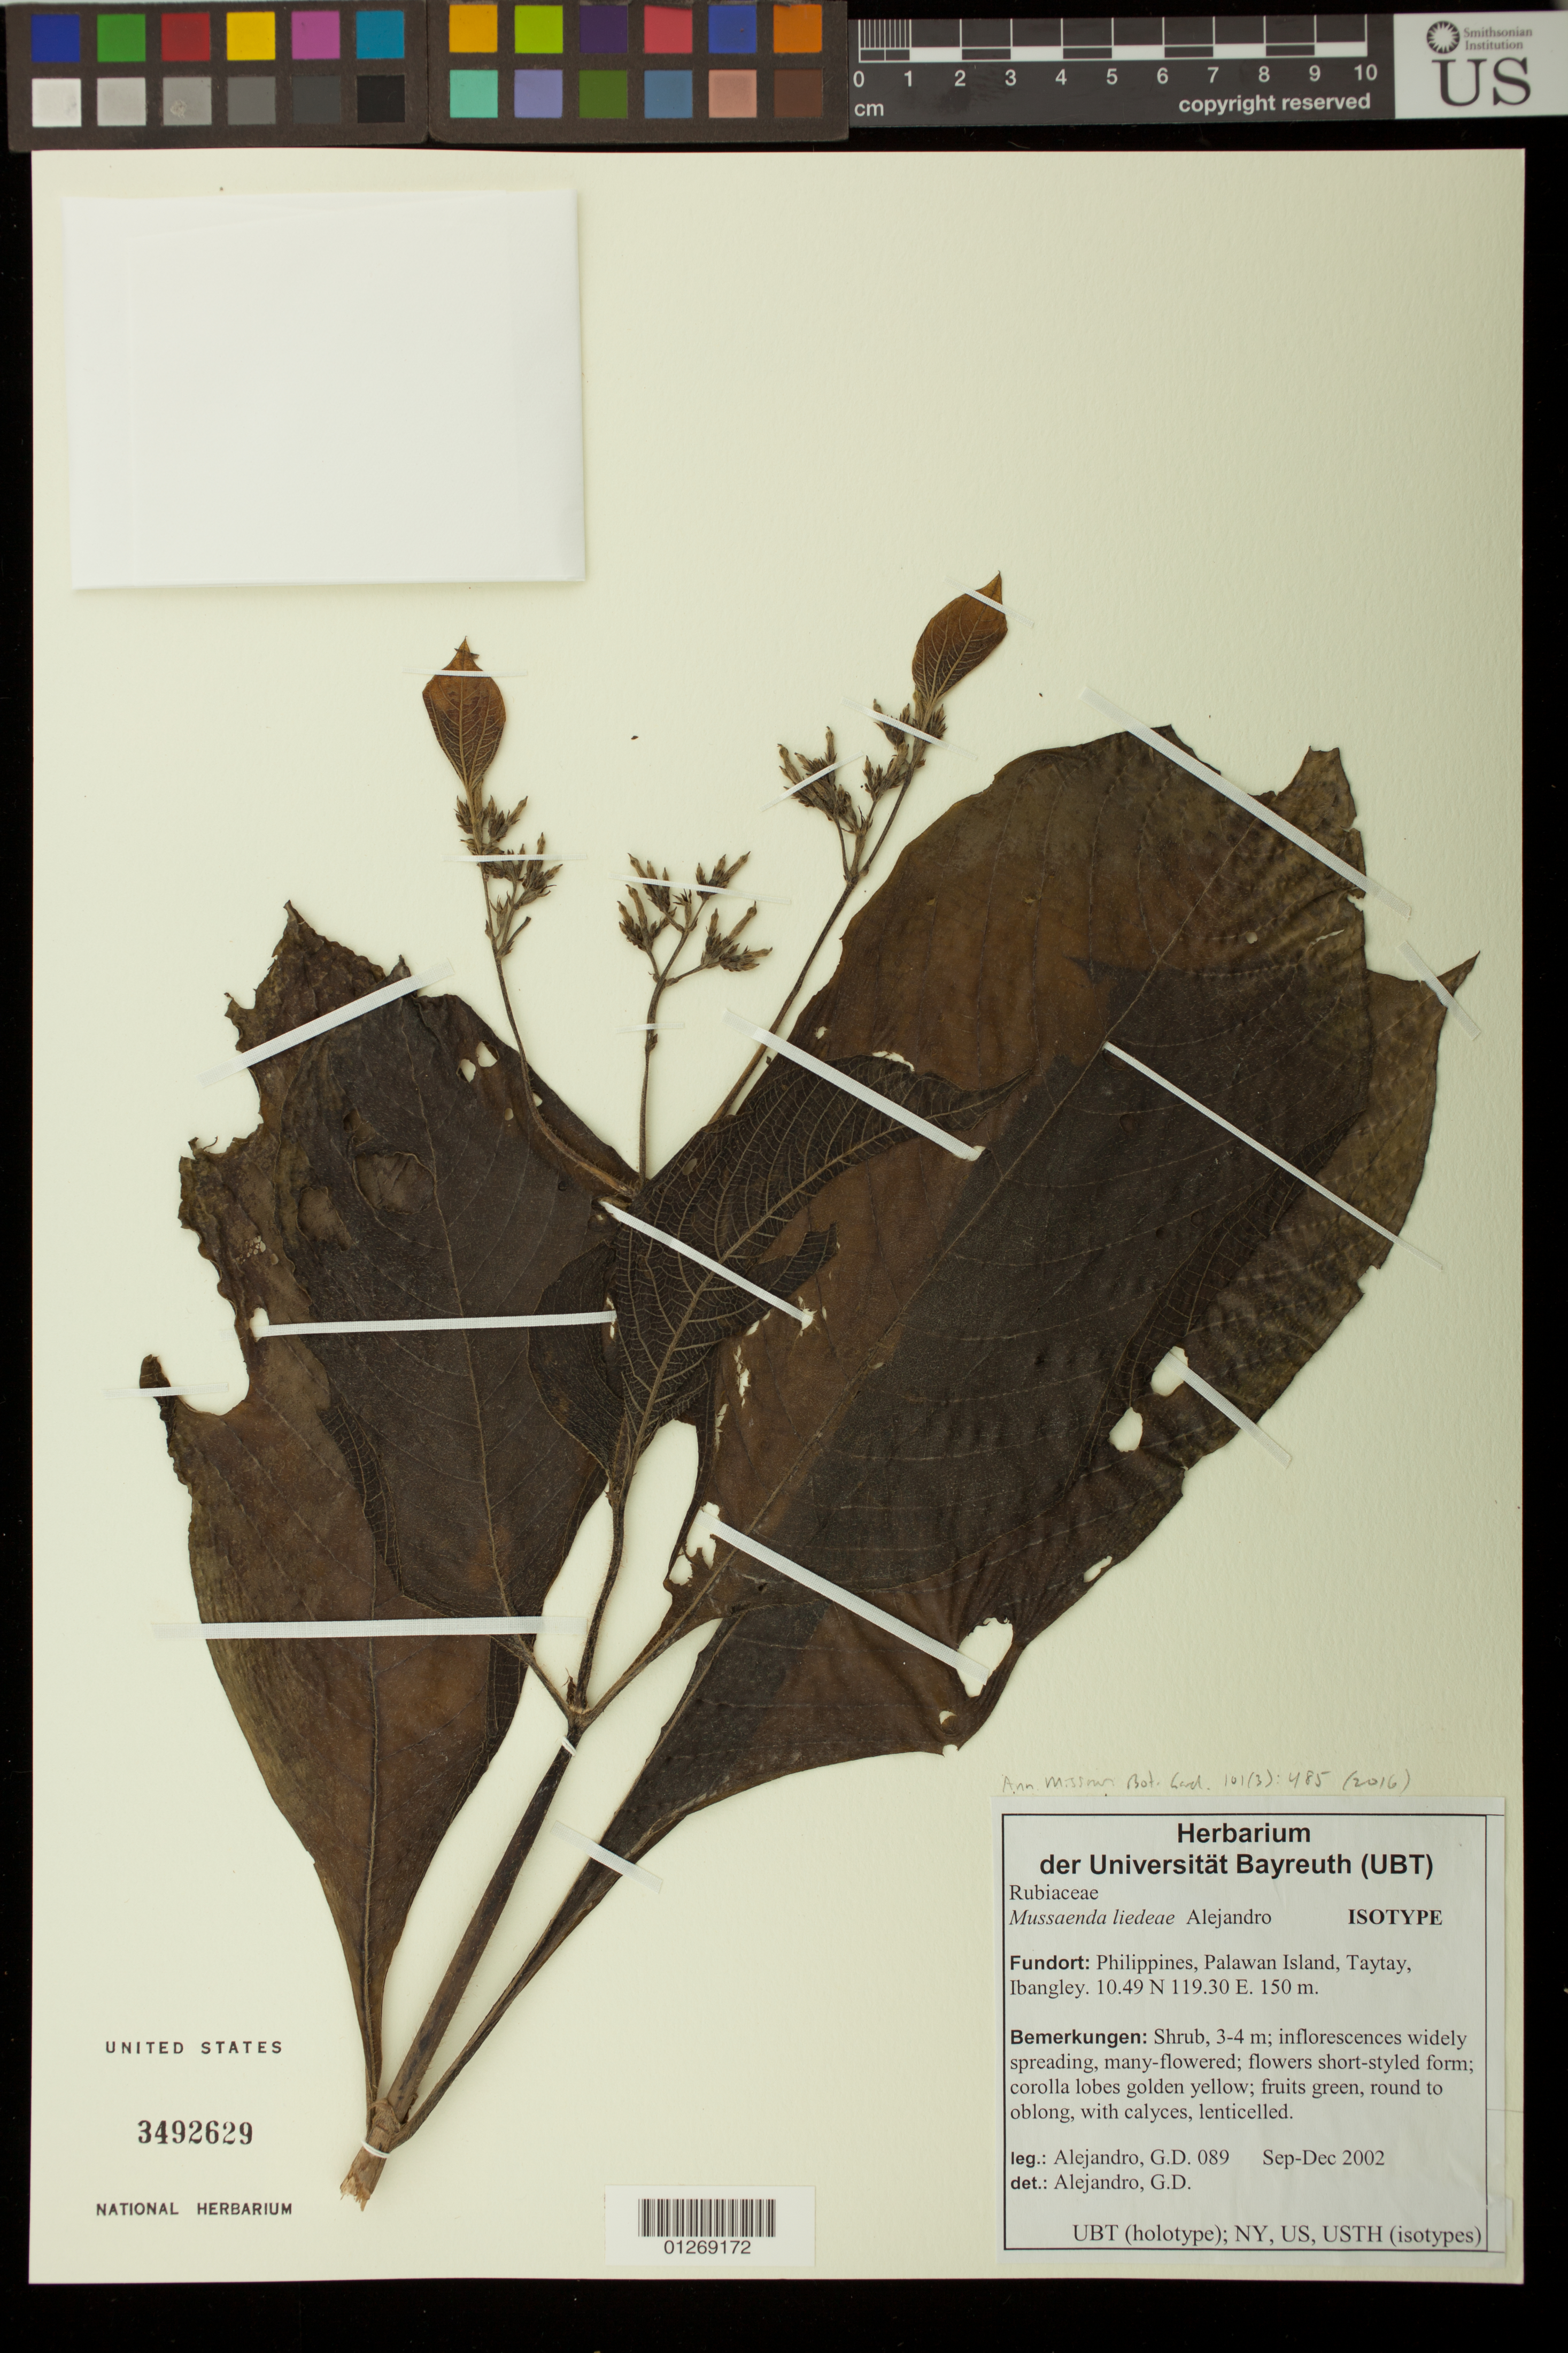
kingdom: Plantae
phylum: Tracheophyta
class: Magnoliopsida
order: Gentianales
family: Rubiaceae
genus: Mussaenda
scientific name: Mussaenda liedeae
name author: Alejandro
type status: Isotype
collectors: G. J. D. Alejandro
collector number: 89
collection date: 2002-09/2002-12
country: Philippines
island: Palawan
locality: Palawan Island, Taytay, Ibangley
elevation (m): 150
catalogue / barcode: US 3492629